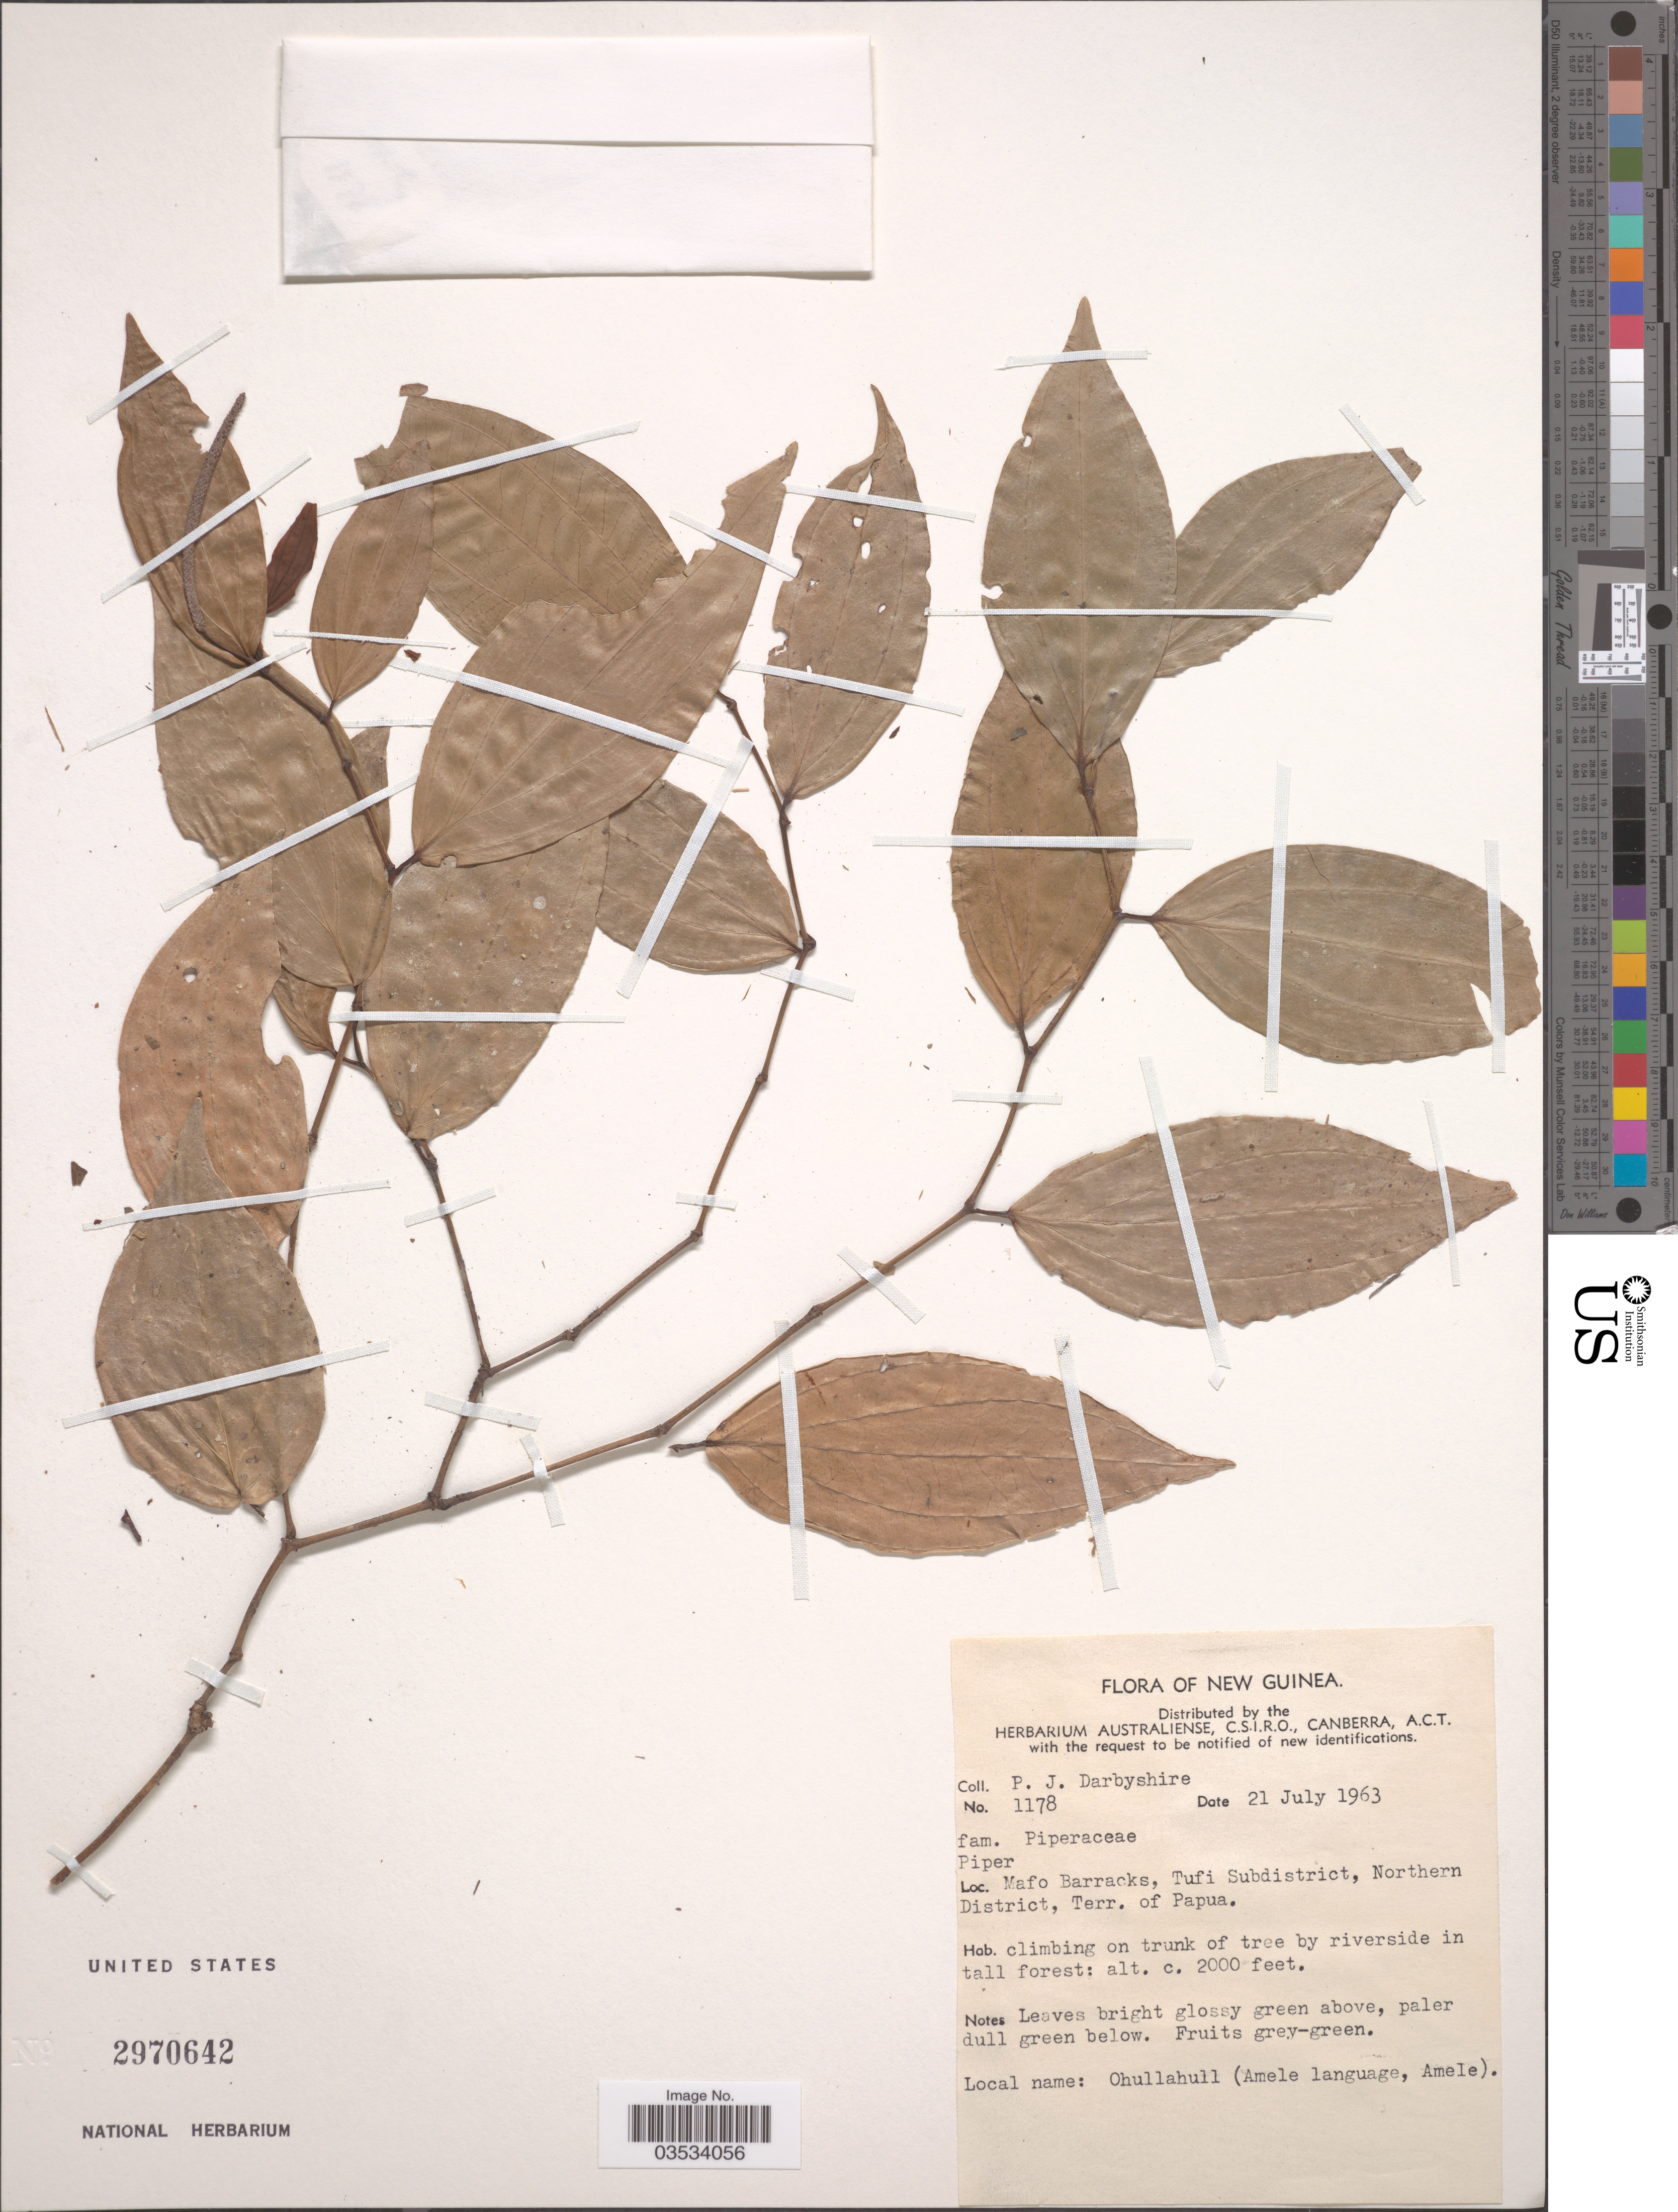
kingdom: Plantae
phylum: Tracheophyta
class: Magnoliopsida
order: Piperales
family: Piperaceae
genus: Piper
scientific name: Piper sp.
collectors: P. Darbyshire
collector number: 1178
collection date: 1963-07-21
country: Papua New Guinea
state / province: Northern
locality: New Guinea. Mafo Barracks, Tufi Subdistrict, Northern District, Terr. of Papua.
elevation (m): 610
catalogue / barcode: US 2970642